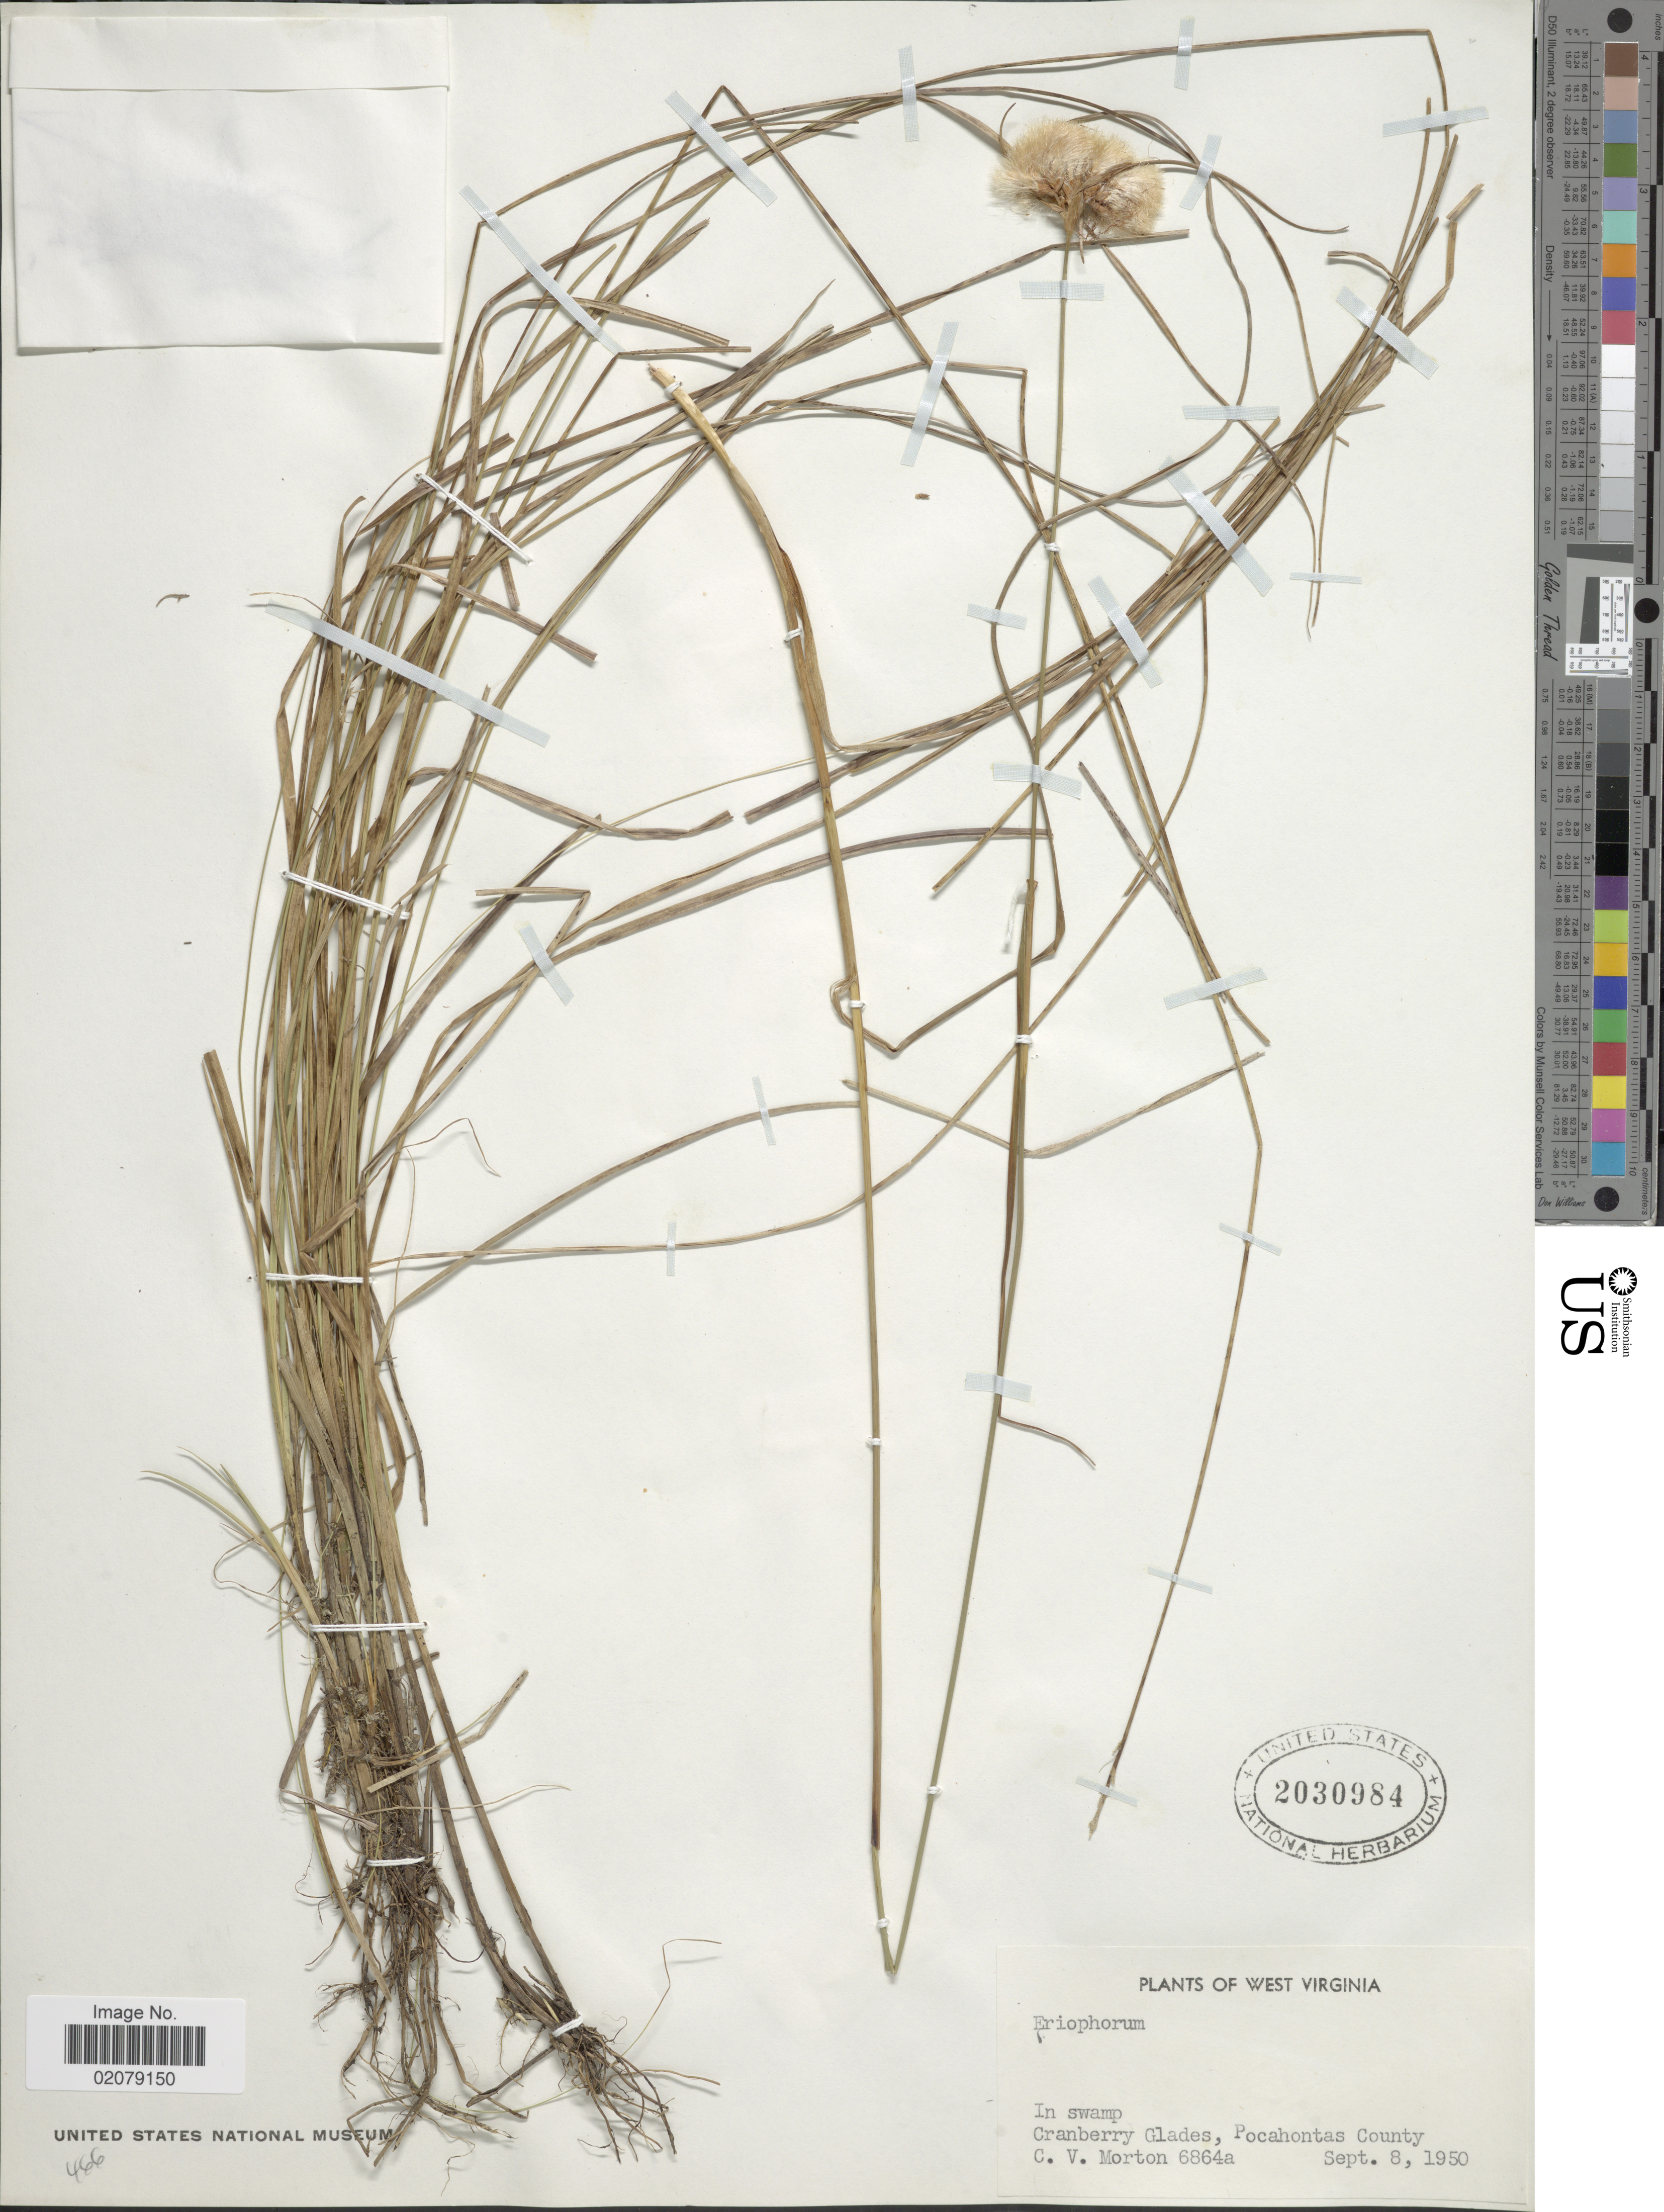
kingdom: Plantae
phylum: Tracheophyta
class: Liliopsida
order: Poales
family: Cyperaceae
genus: Eriophorum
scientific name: Eriophorum virginicum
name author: L.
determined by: Strong, Mark T., (BOT), Smithsonian Institution - National Museum of Natural History (UNITED STATES)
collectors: C. V. Morton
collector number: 6864a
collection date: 1950-09-08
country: United States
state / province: West Virginia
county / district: Pocahontas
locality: Cranberry Glades, Pocahontas County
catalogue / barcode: US 2030984